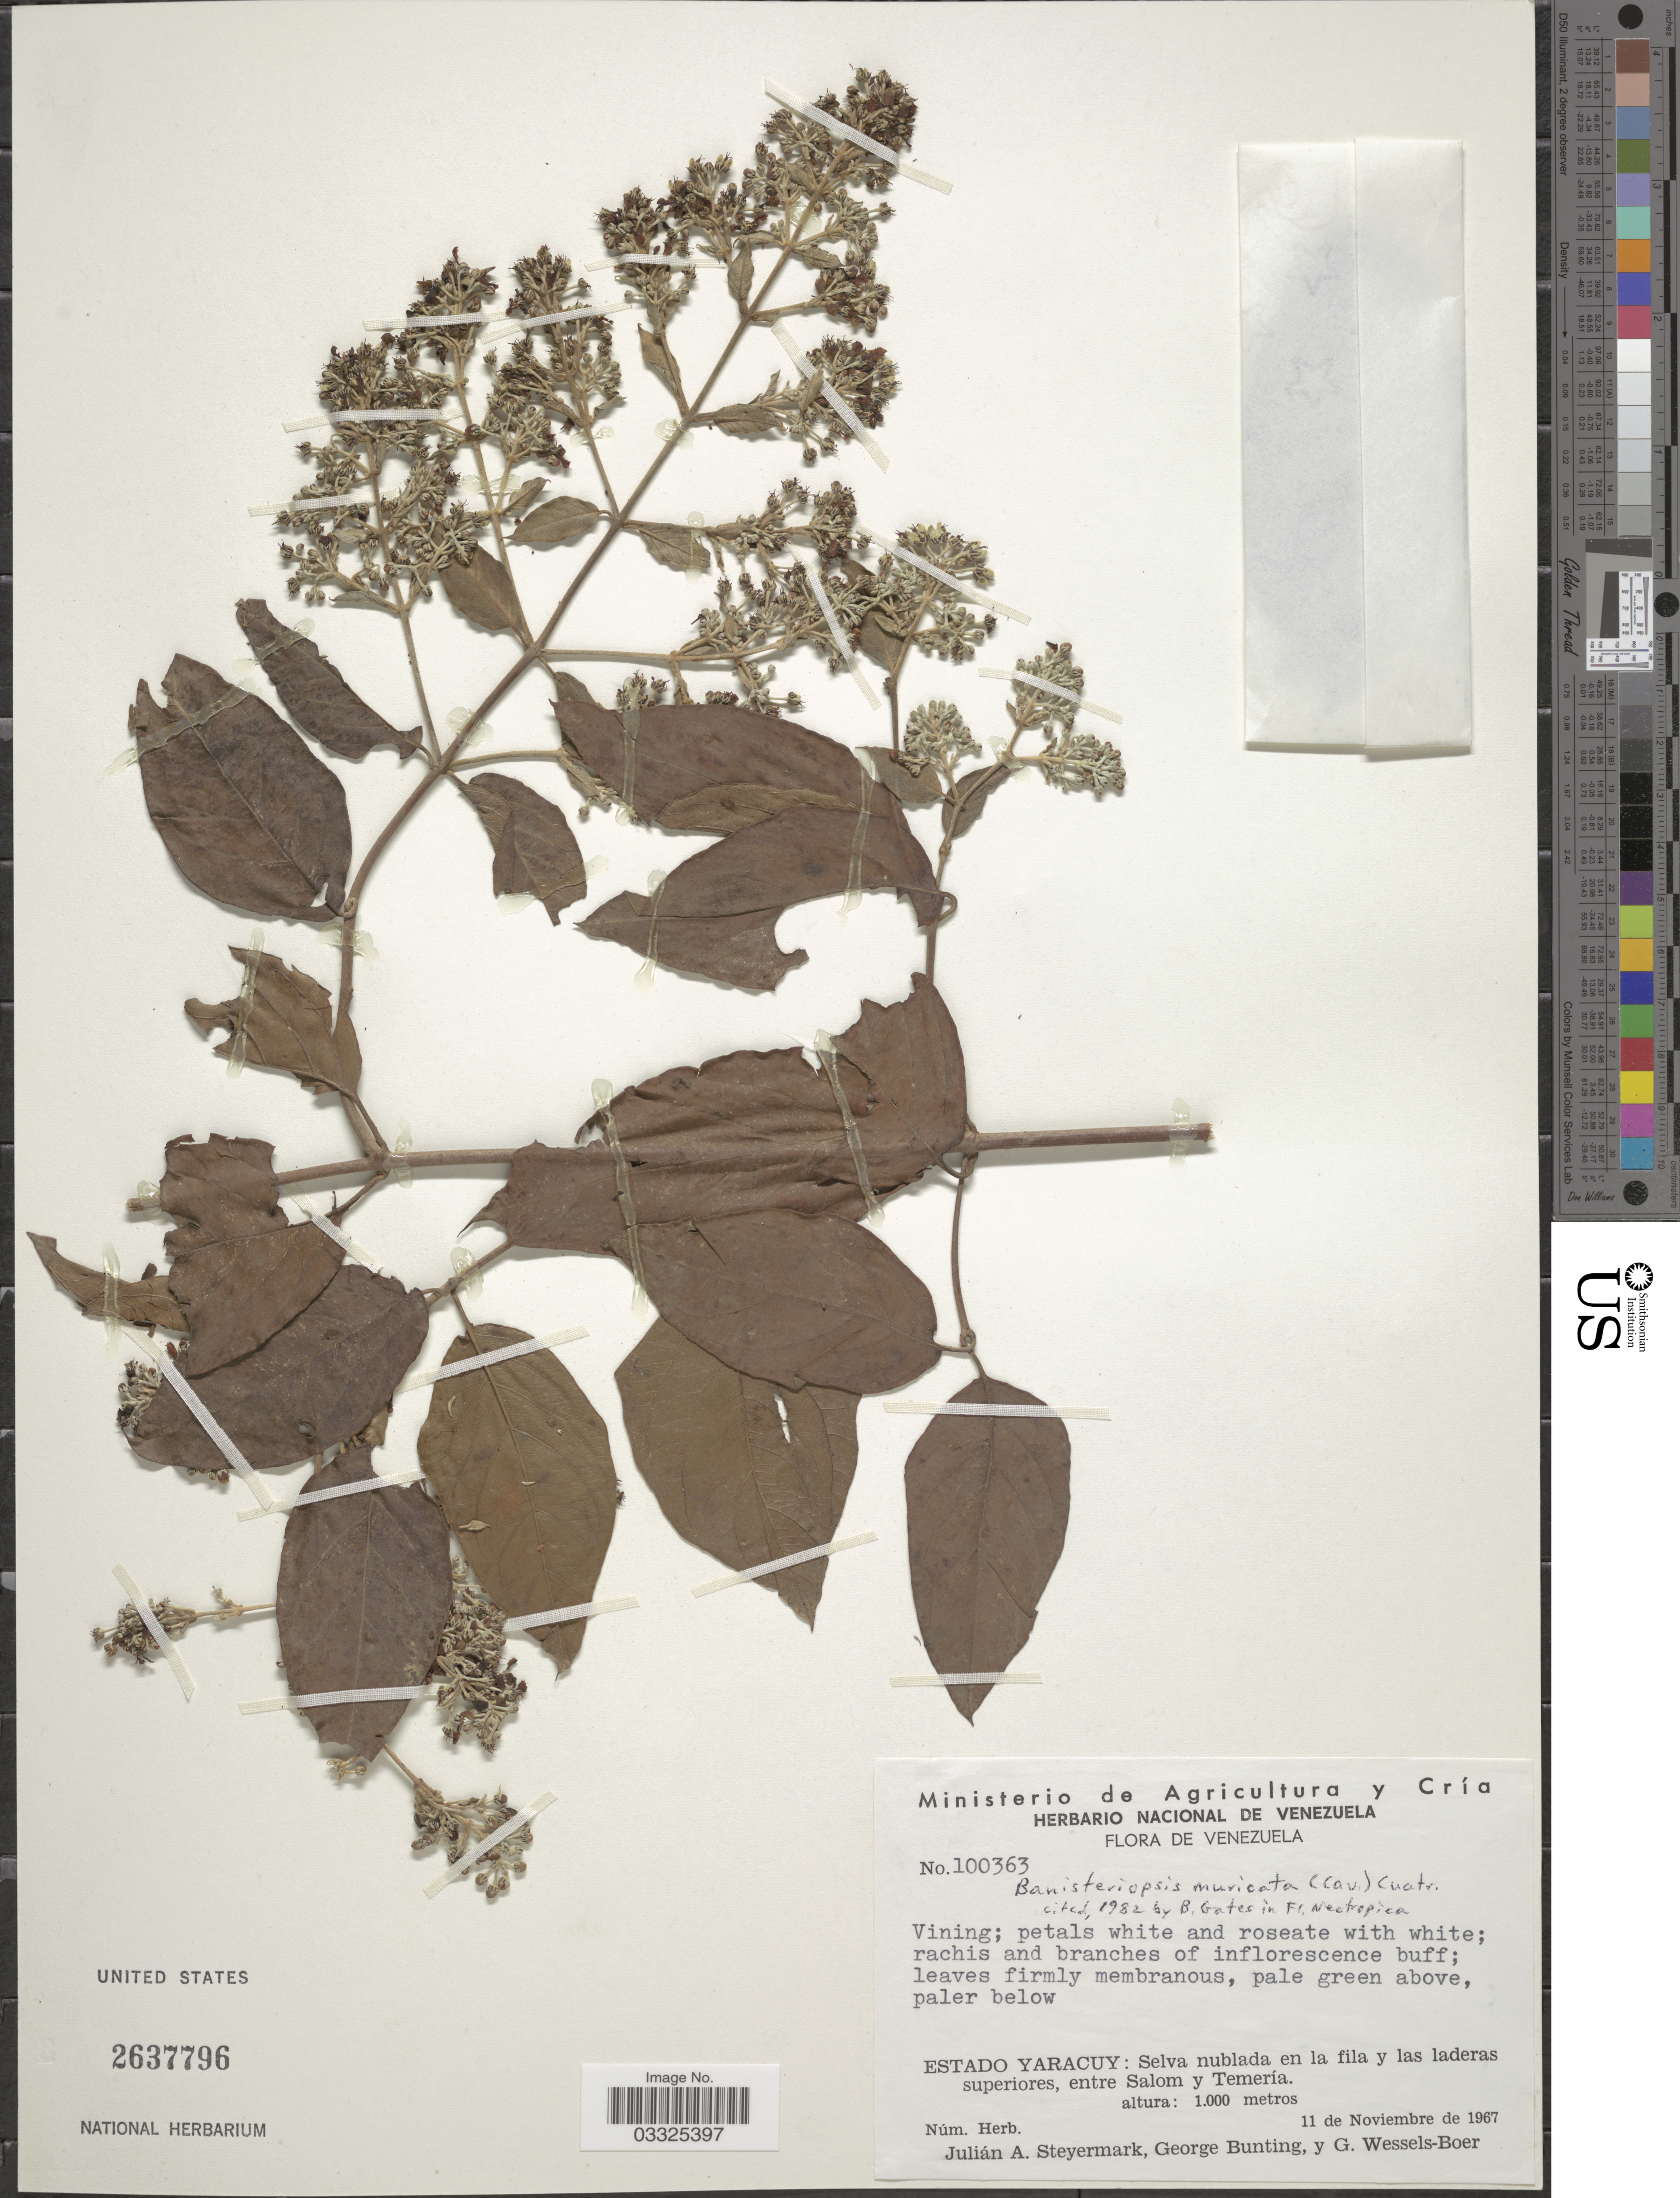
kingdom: Plantae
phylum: Tracheophyta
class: Magnoliopsida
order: Malpighiales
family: Malpighiaceae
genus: Banisteriopsis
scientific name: Banisteriopsis muricata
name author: (Cav.) Cuatrec.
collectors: J. Steyermark, G. S. Bunting & G. Wessels Boer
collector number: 100363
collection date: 1967-11-11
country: Venezuela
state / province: Yaracuy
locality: Selva nublada en la fila y las laderas superiores, entre Salom y Temería.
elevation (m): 1000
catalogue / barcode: US 2637796